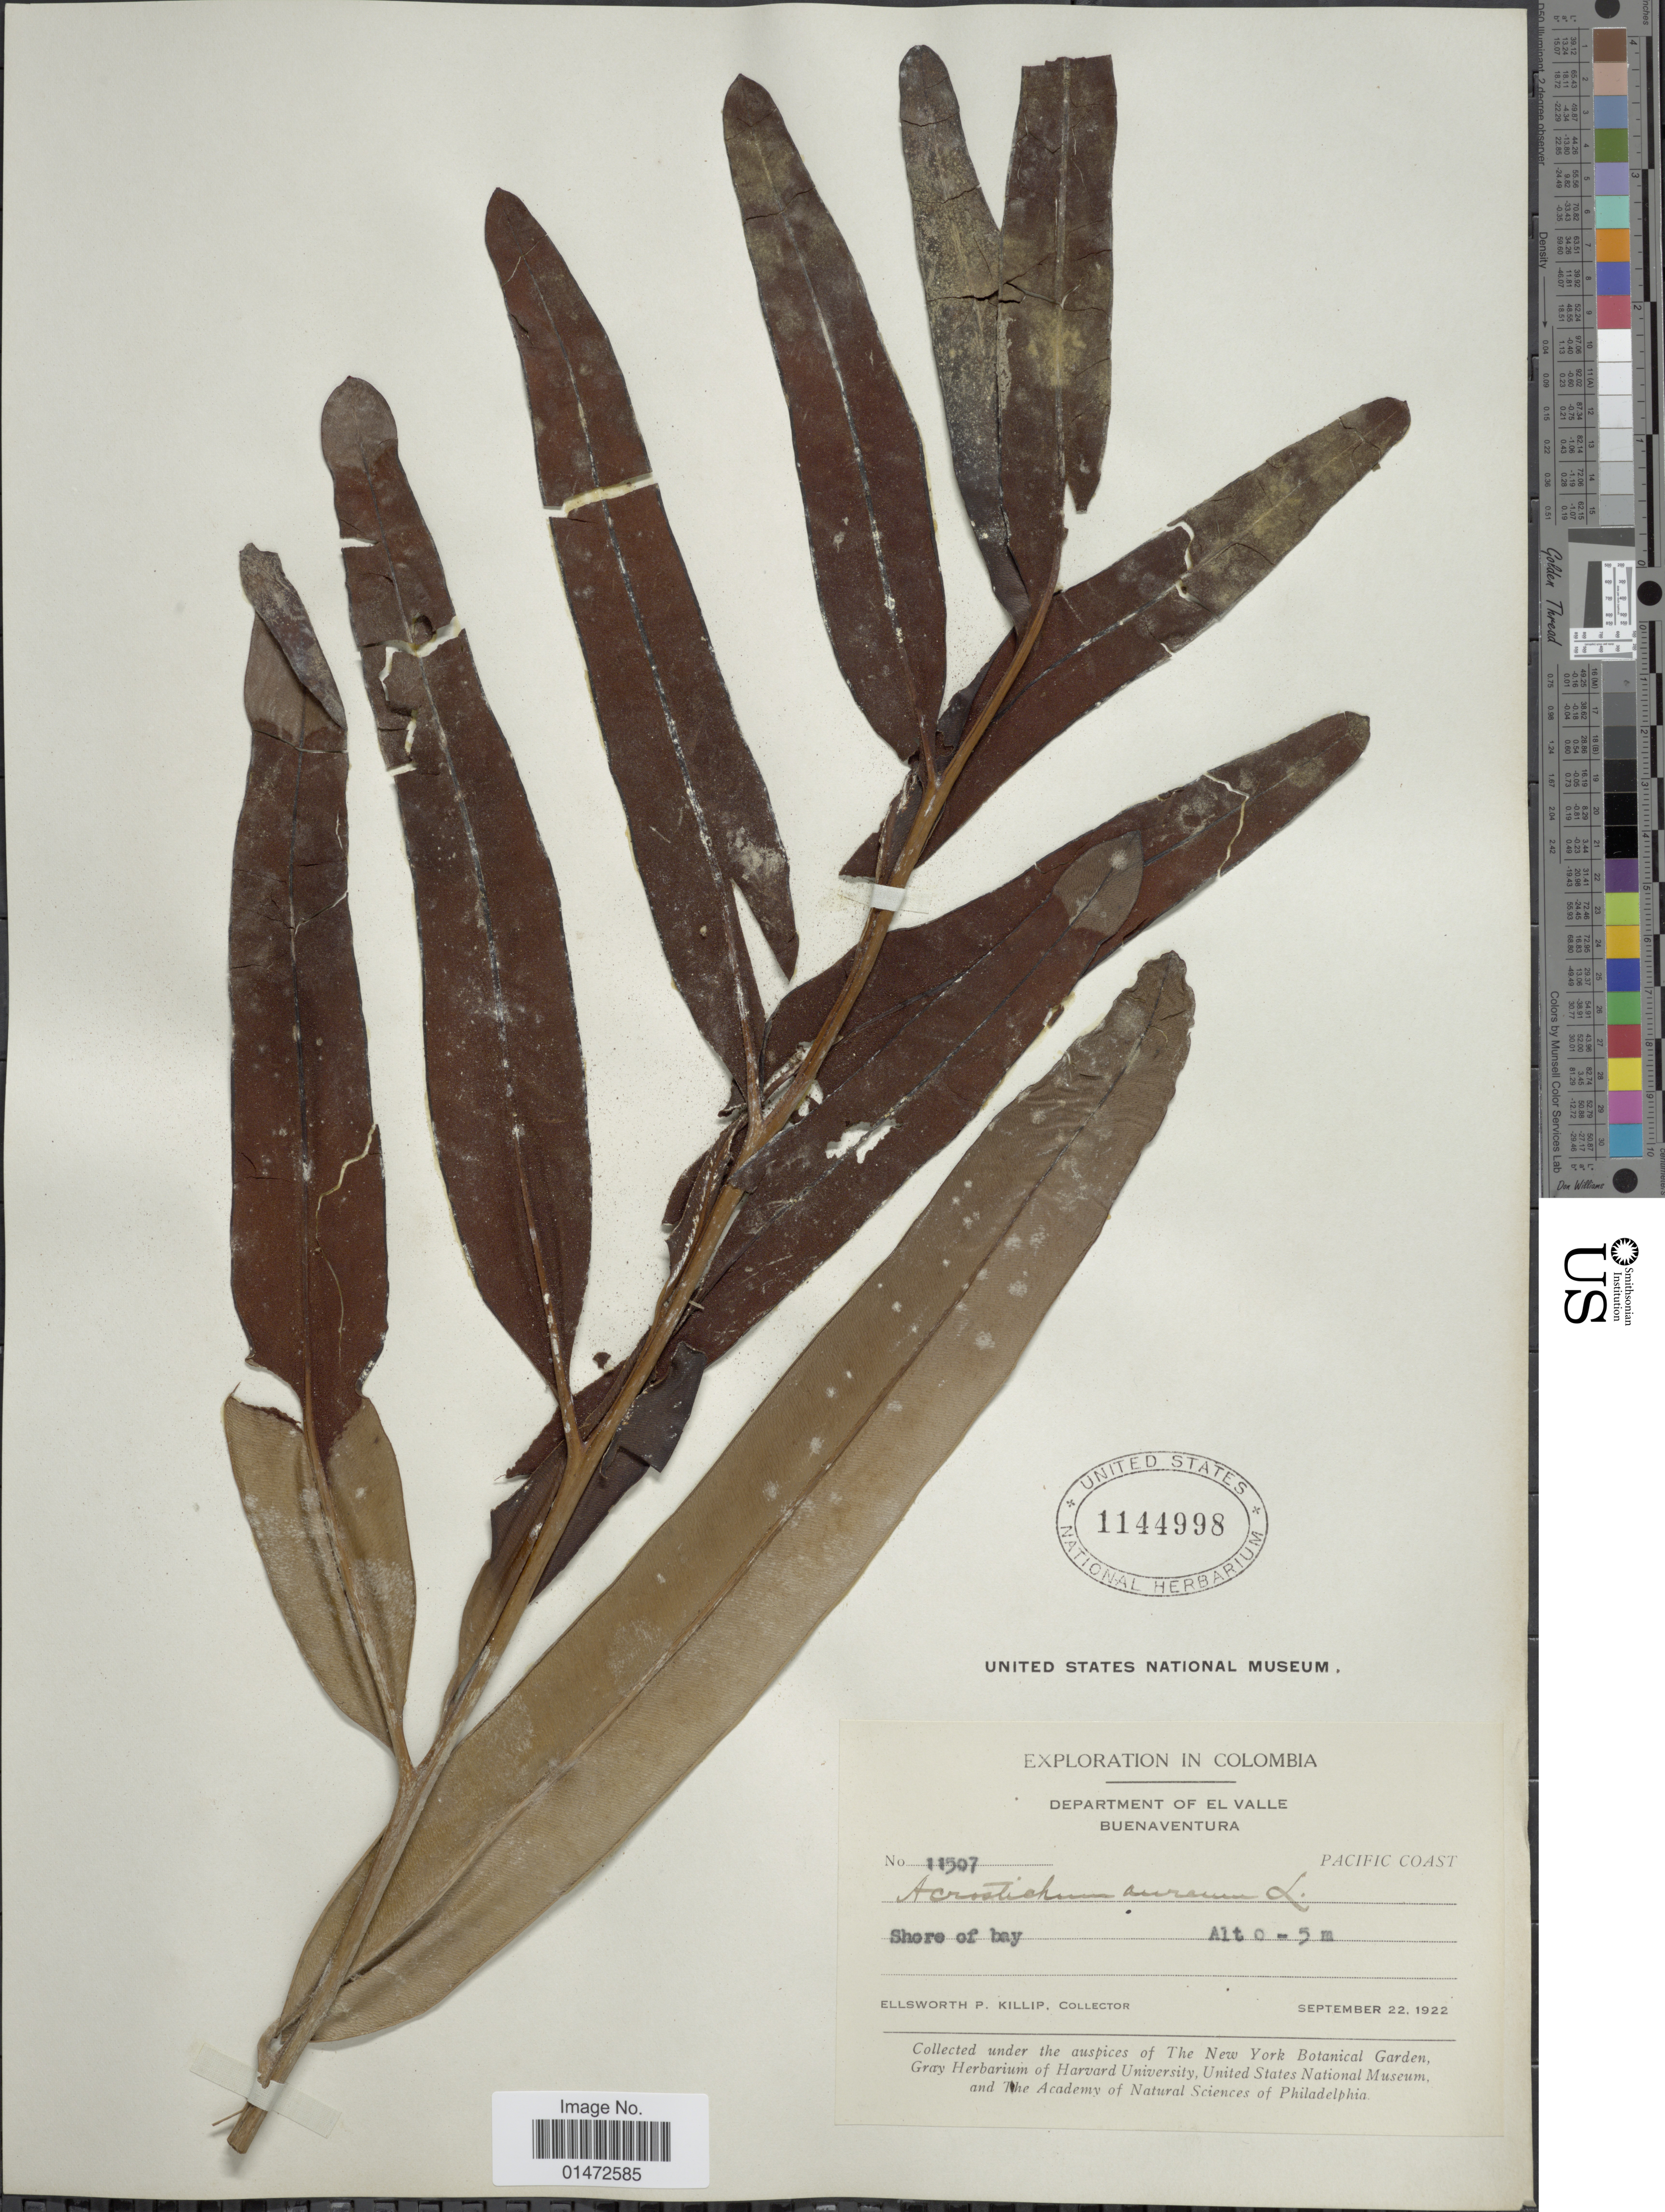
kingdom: Plantae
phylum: Tracheophyta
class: Polypodiopsida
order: Polypodiales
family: Pteridaceae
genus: Acrostichum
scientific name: Acrostichum aureum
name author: L.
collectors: E. P. Killip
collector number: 11507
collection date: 1922-09-22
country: Colombia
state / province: Valle del Cauca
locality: El Valle. Buenaventura. Shore of bay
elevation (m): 0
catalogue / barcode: US 1144998